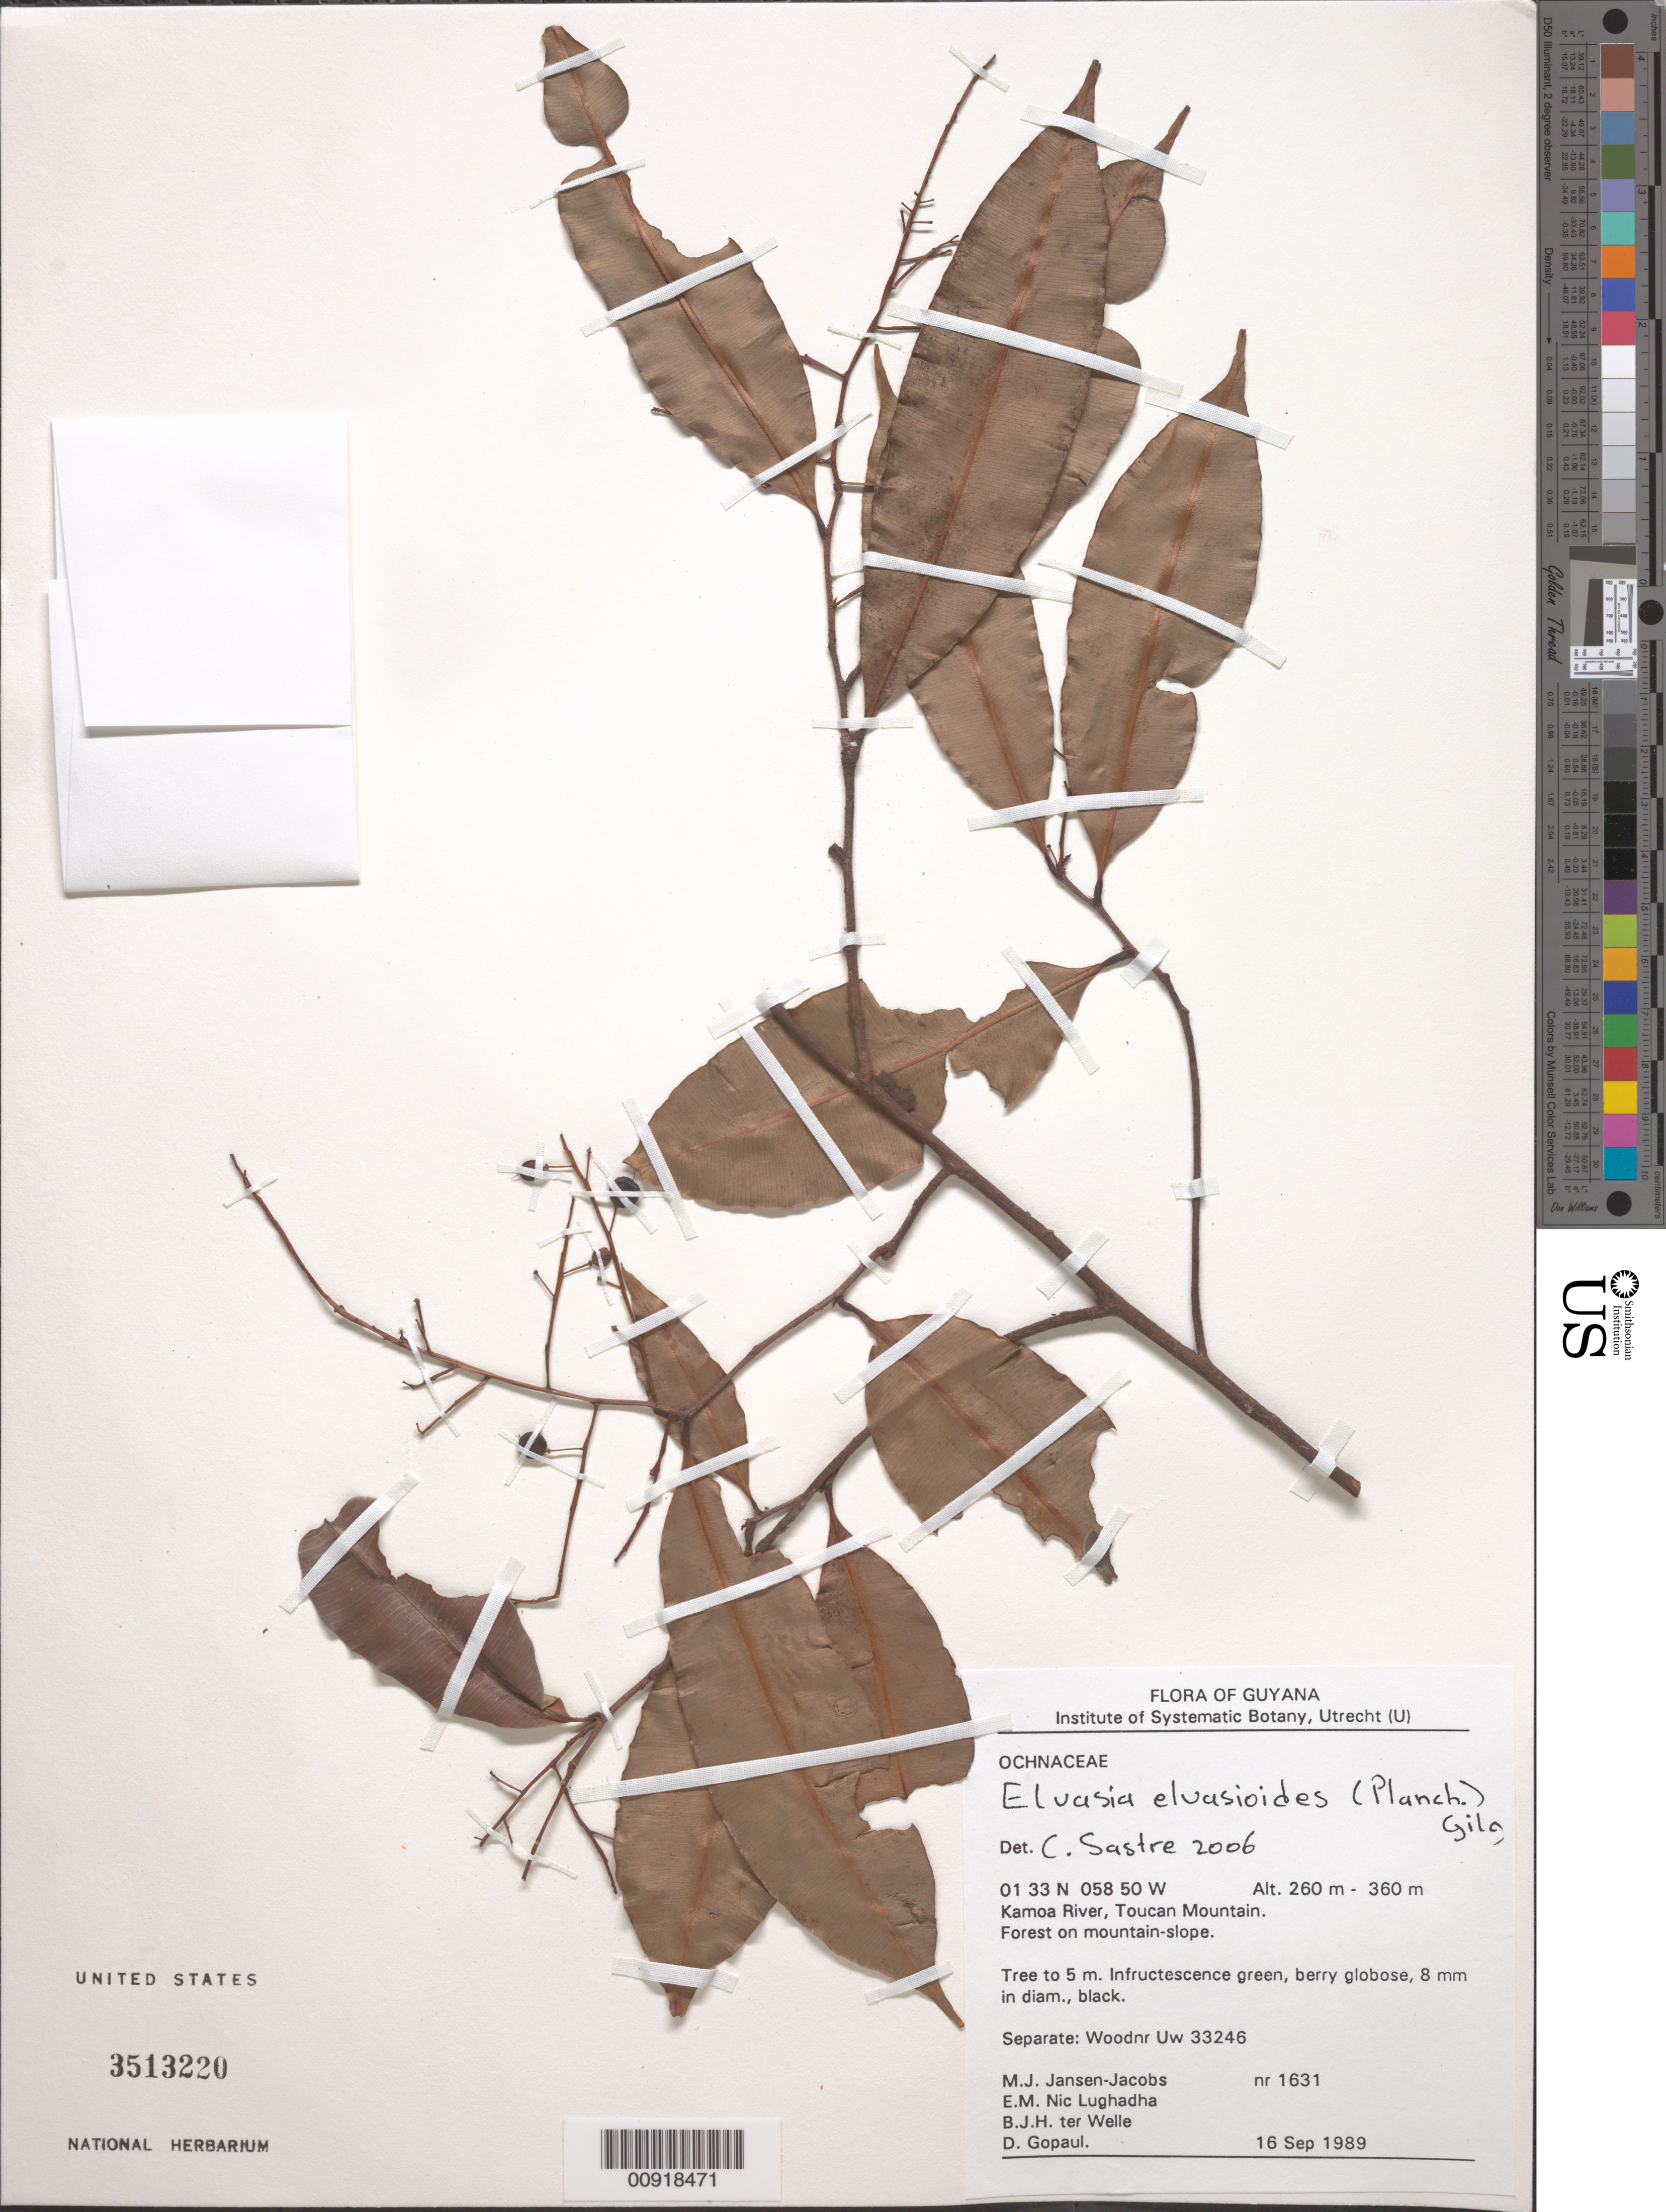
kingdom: Plantae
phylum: Tracheophyta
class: Magnoliopsida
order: Malpighiales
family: Ochnaceae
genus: Elvasia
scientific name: Elvasia elvasioides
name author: Gilg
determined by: Sastre, C. H. L.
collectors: M. J. Jansen-Jacobs, E. Nic Lughadha, B. Welle & D. Gopaul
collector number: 1631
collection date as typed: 16-Sep-89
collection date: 1989-09-16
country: Guyana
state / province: U. Takutu-U. Essequibo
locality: Toucan Mountain, Kamoa River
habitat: Forest on mountain slope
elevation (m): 260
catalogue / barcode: US 3513220